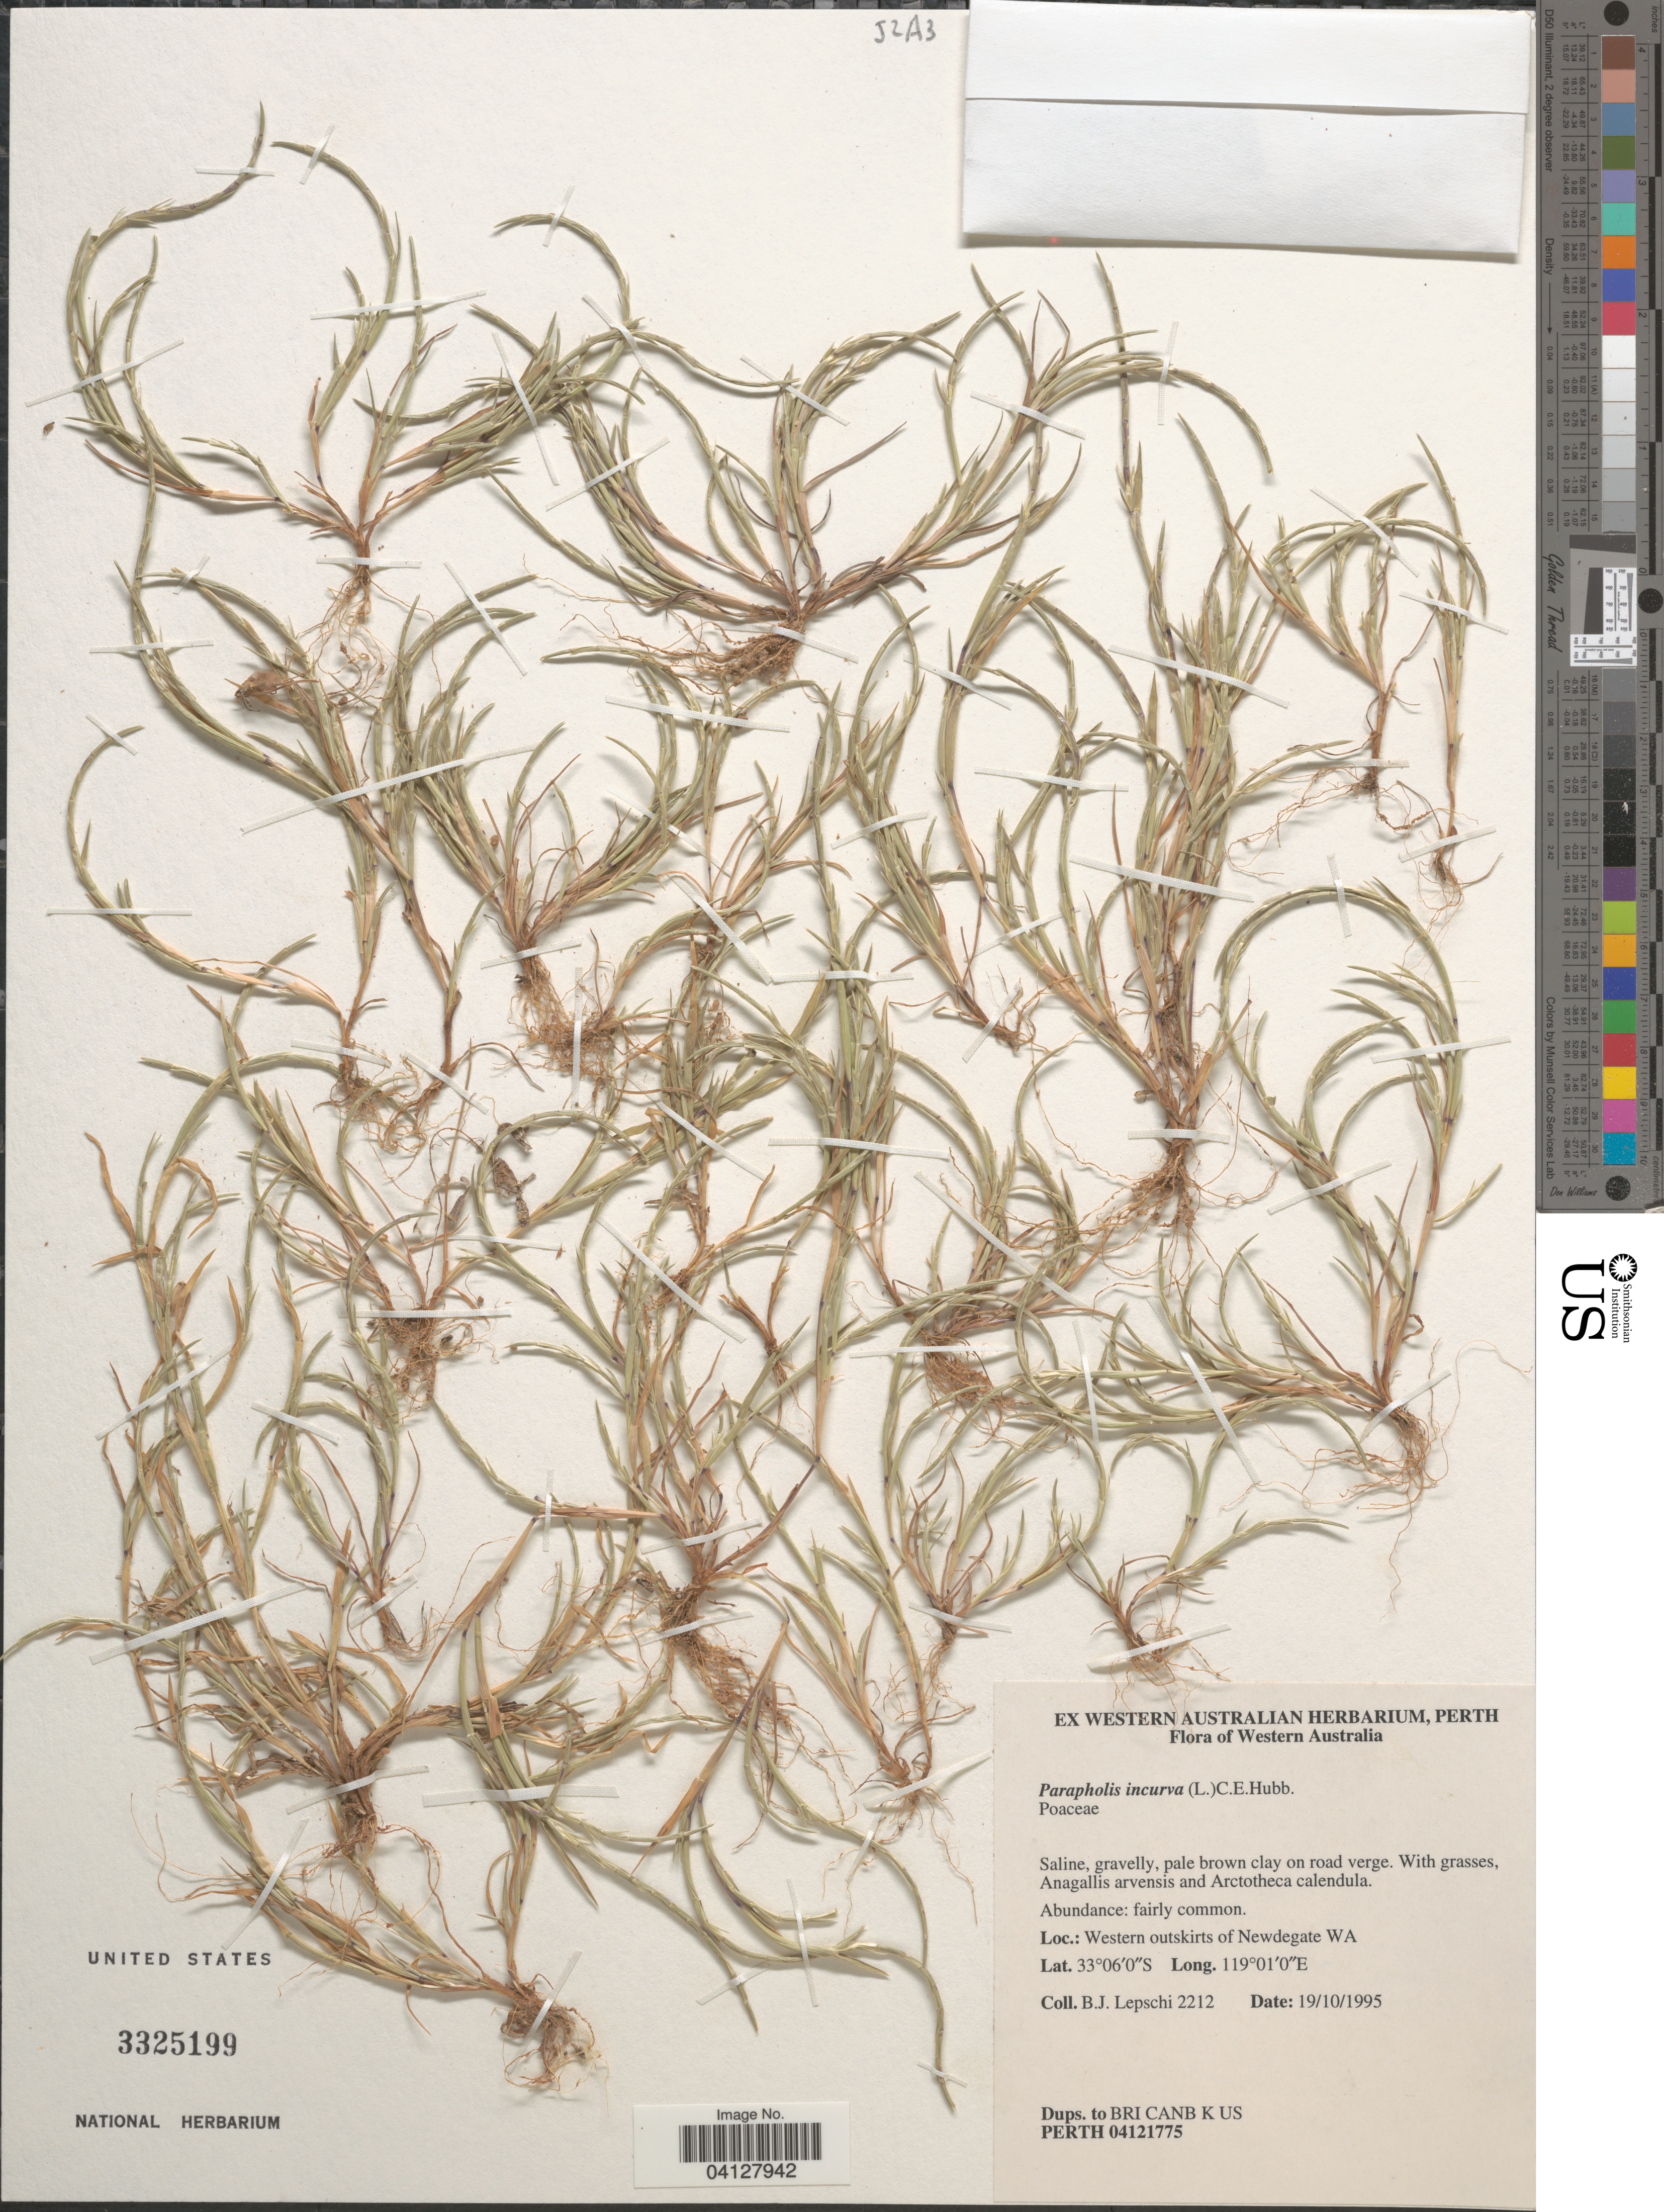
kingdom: Plantae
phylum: Tracheophyta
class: Liliopsida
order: Poales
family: Poaceae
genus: Parapholis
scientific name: Parapholis incurva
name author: (L.) C.E. Hubb.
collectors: B. Lepschi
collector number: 2212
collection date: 1995-10-19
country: Australia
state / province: Western Australia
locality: Western outskirts of Newdegate WA.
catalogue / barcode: US 3325199